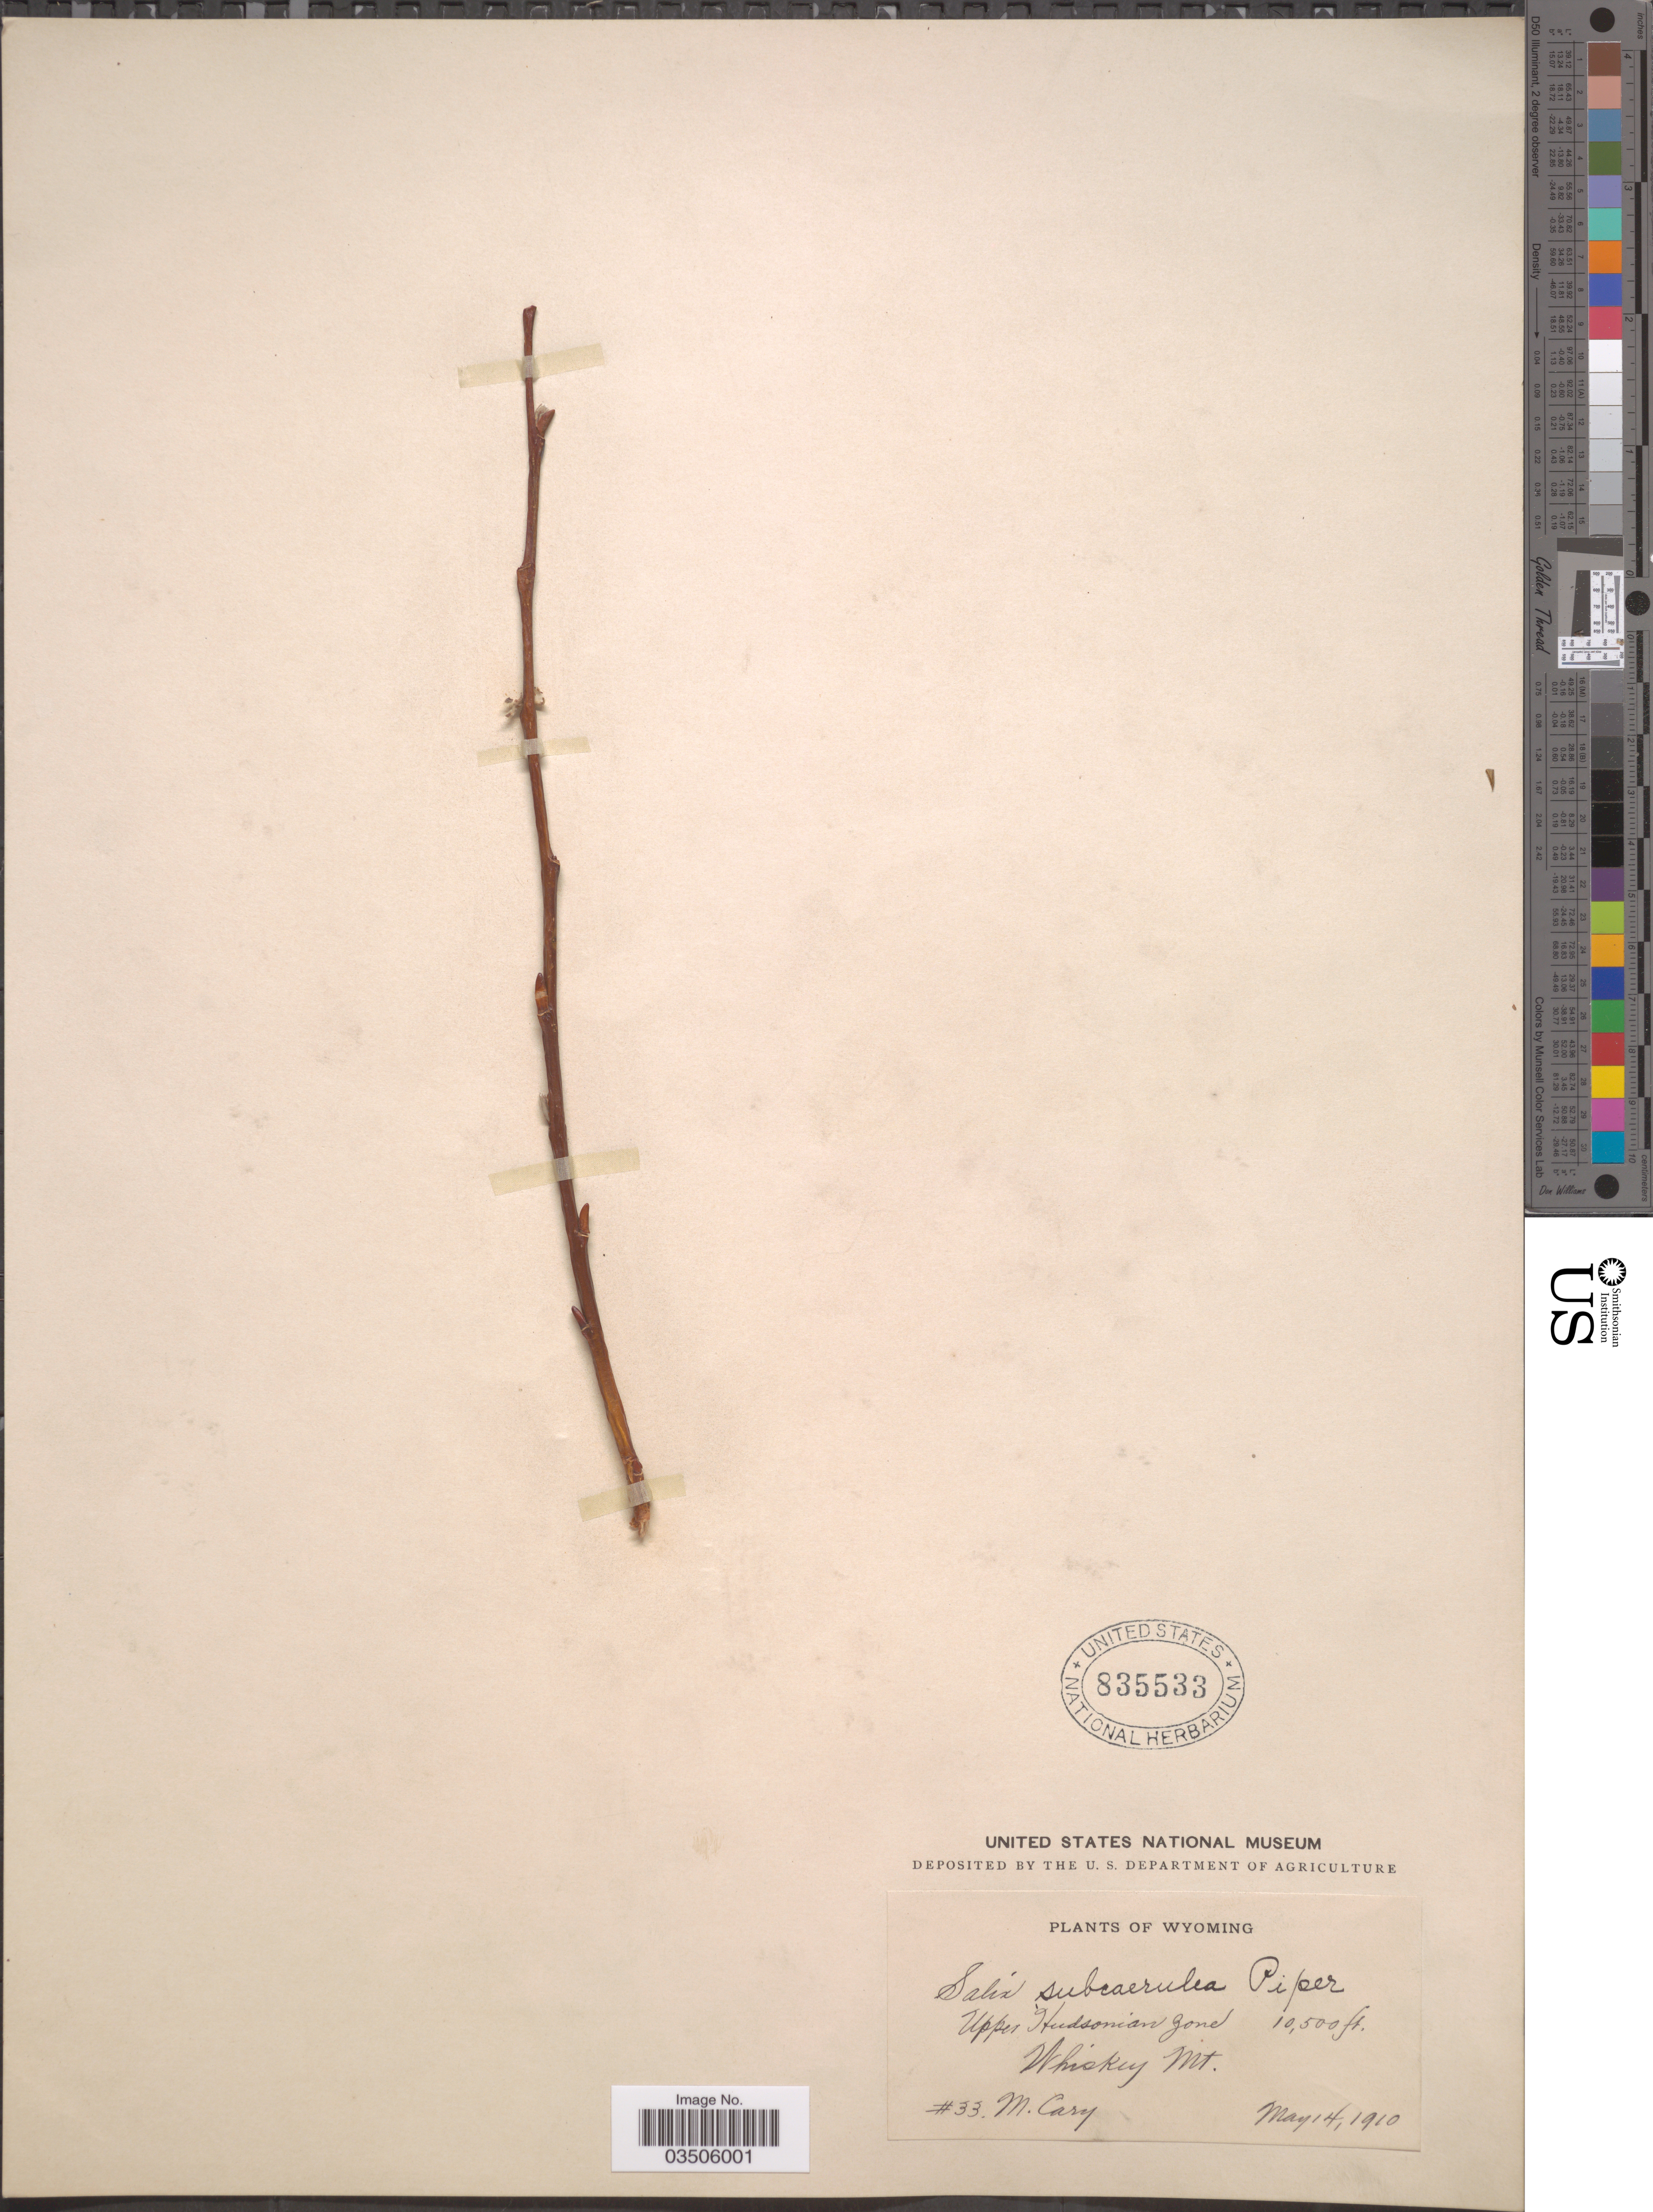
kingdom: Plantae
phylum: Tracheophyta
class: Magnoliopsida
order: Malpighiales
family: Salicaceae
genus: Salix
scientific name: Salix subcoerulea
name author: Piper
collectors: M. Cary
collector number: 33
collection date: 1910-05-14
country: United States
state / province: Wyoming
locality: Upper Hudsonian zone. Whiskey Mt.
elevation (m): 3200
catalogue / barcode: US 835533